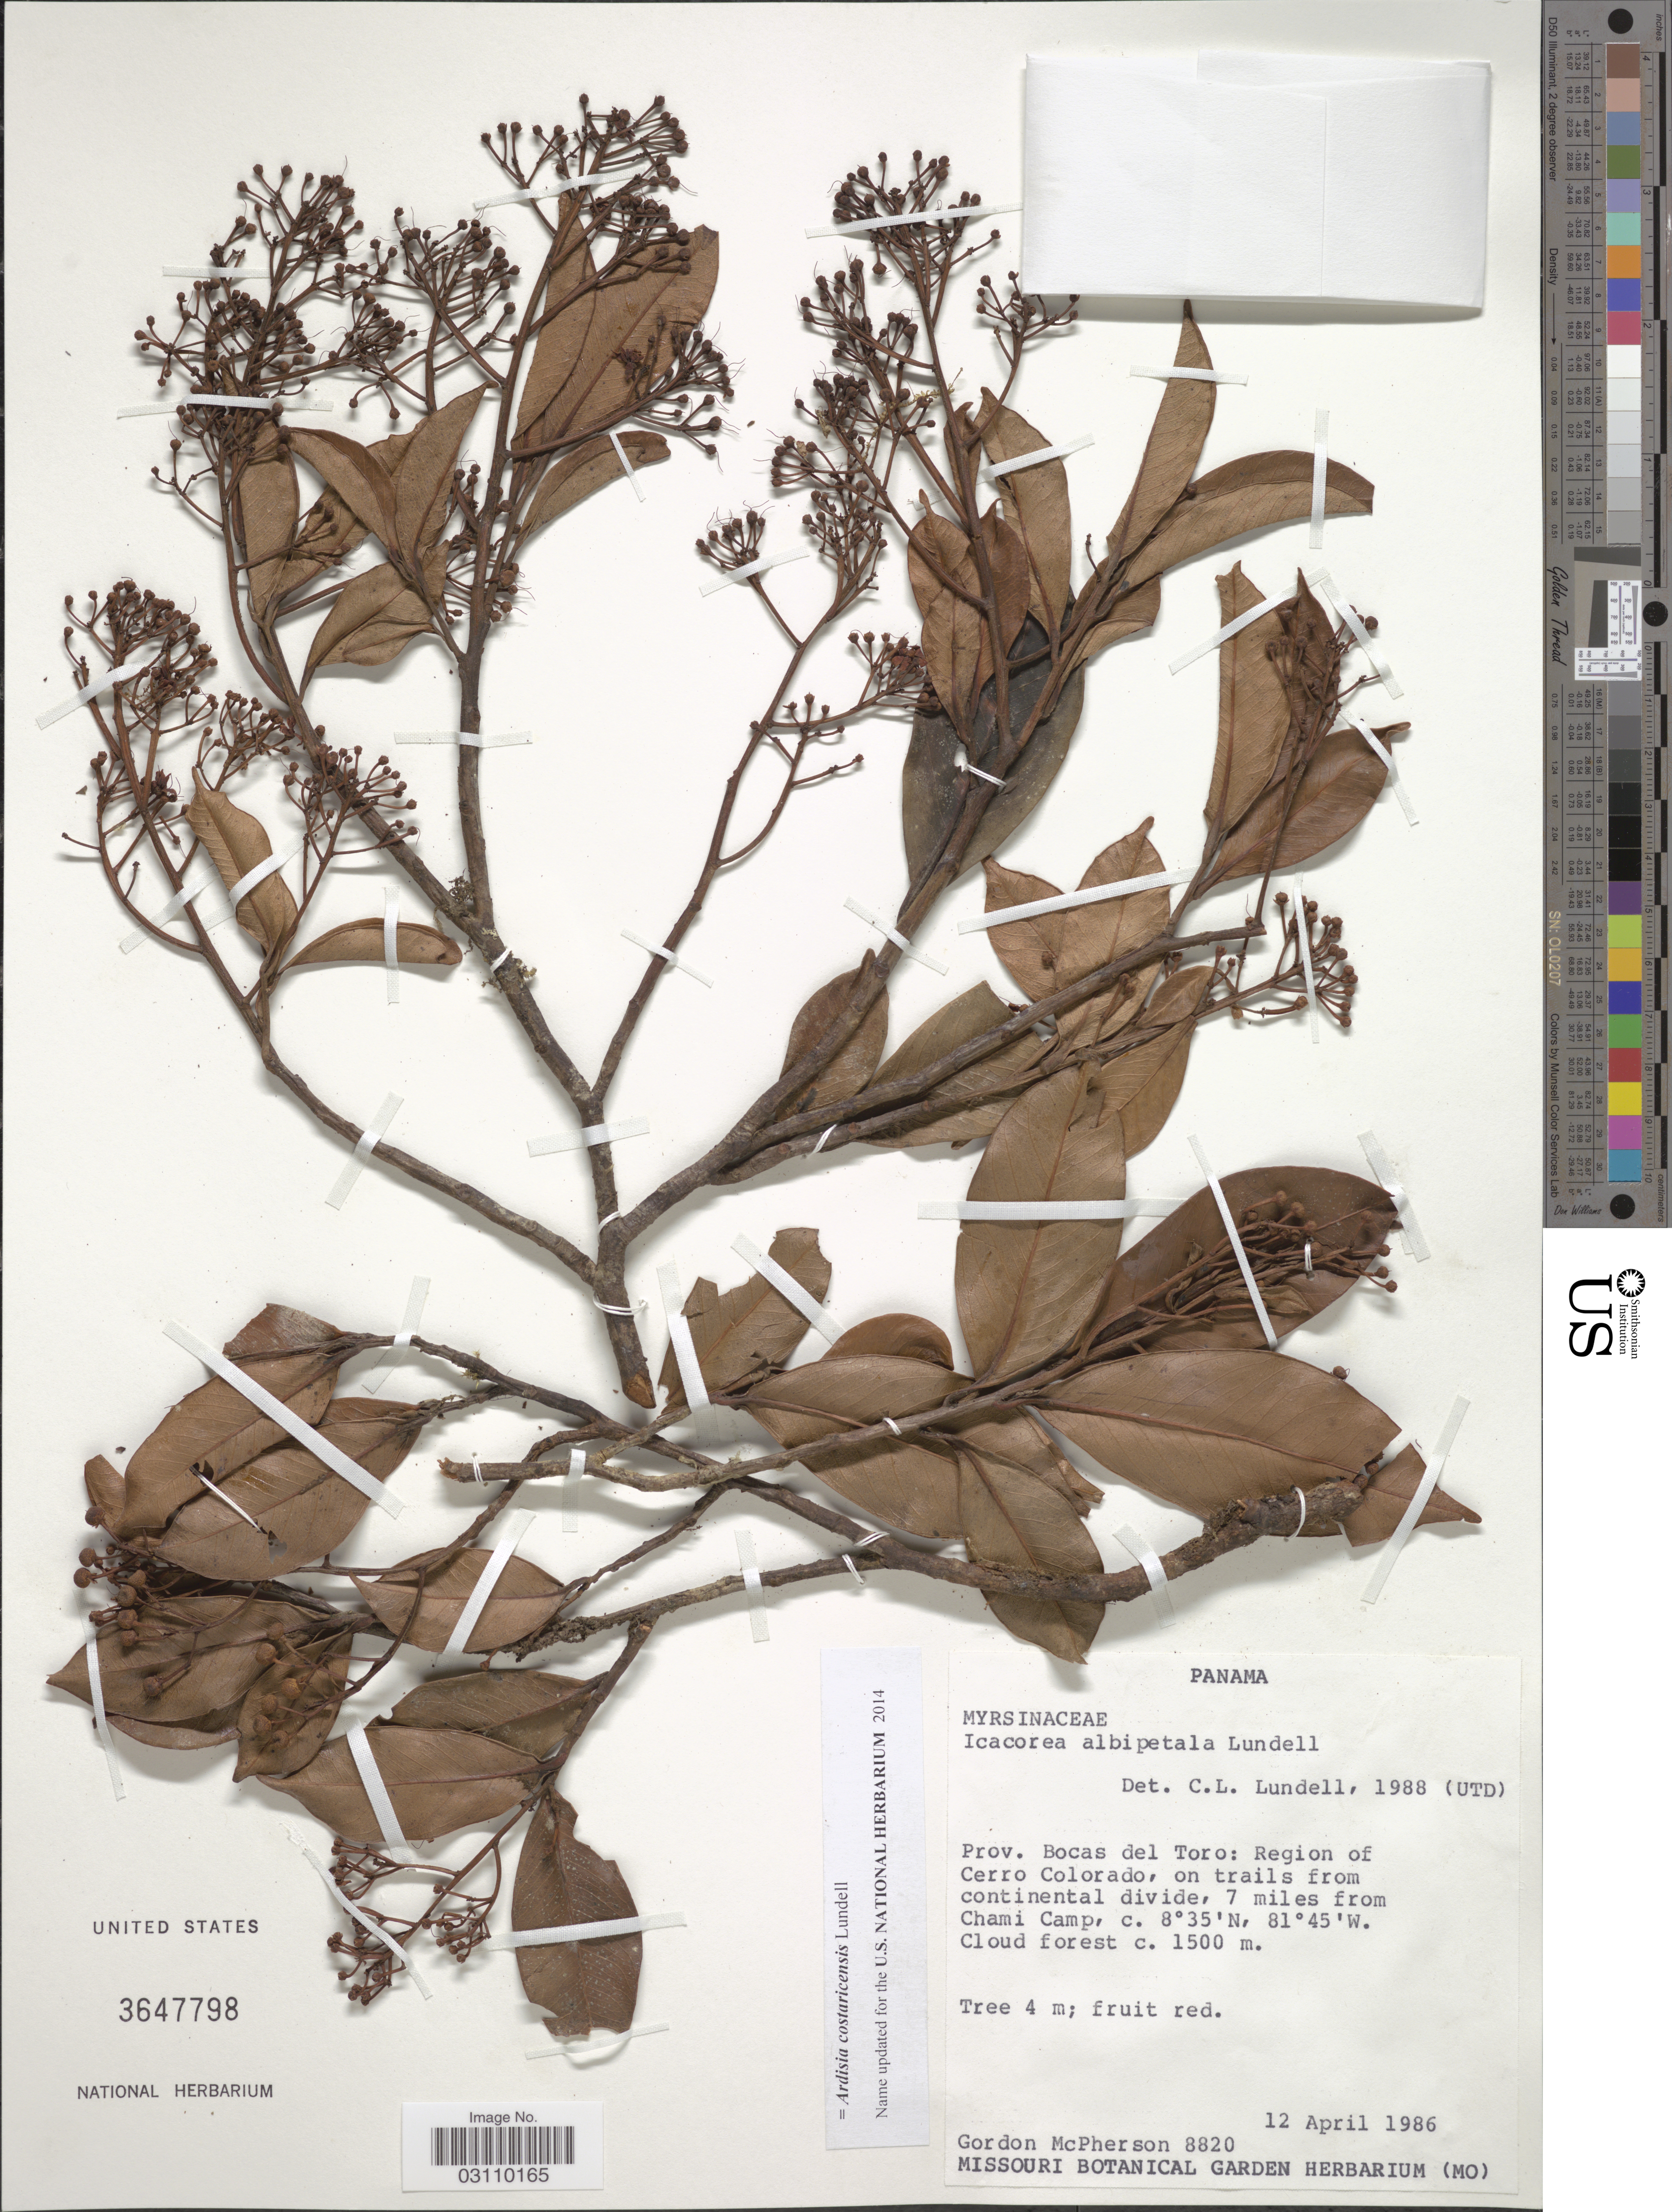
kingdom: Plantae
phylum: Tracheophyta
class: Magnoliopsida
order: Ericales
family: Primulaceae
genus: Ardisia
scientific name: Ardisia costaricensis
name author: Lundell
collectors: G. McPherson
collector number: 8820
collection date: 1986-04-12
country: Panama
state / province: Bocas del Toro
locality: Region of Cerro Colorado, on trails from continental divide, 7 miles from Chami Camp.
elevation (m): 1500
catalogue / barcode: US 3647798